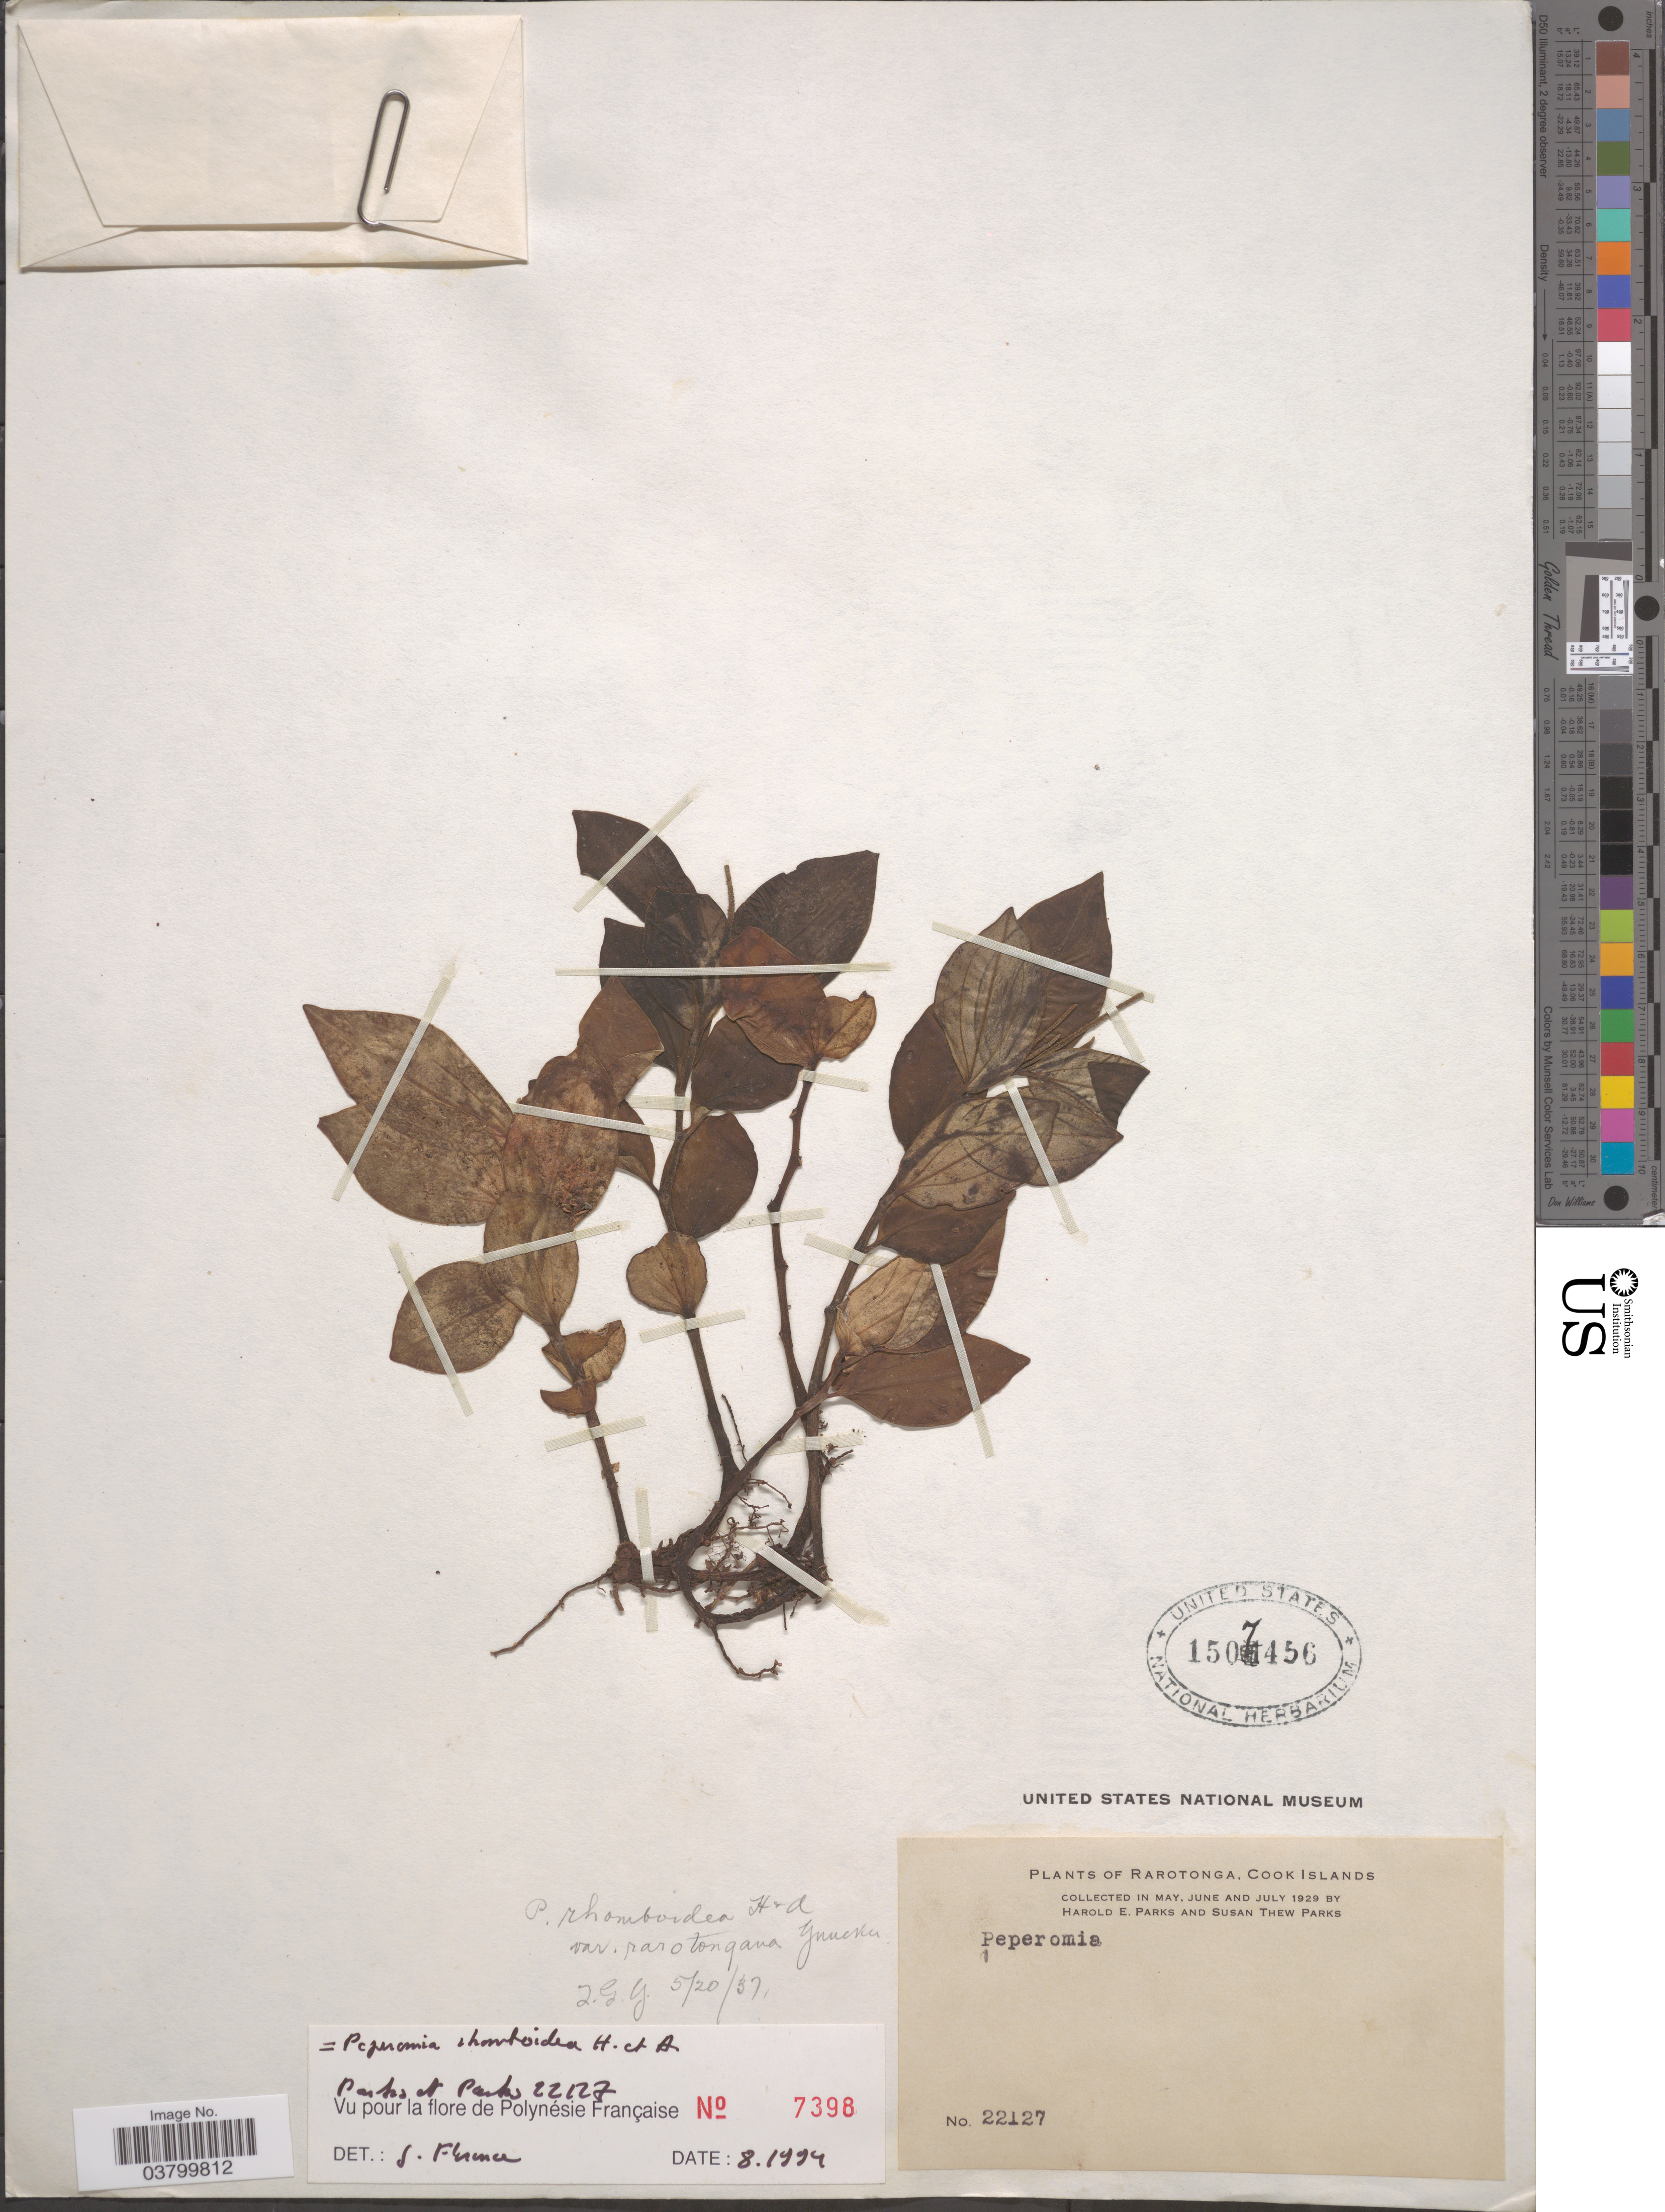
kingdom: Plantae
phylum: Tracheophyta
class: Magnoliopsida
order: Piperales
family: Piperaceae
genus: Peperomia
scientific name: Peperomia rhomboidea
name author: Hook. & Arn.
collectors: H. E. Parks & S. Parks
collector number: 22127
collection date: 1929-05/1929-07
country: Cook Islands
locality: Rarotonga.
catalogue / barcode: US 1507456